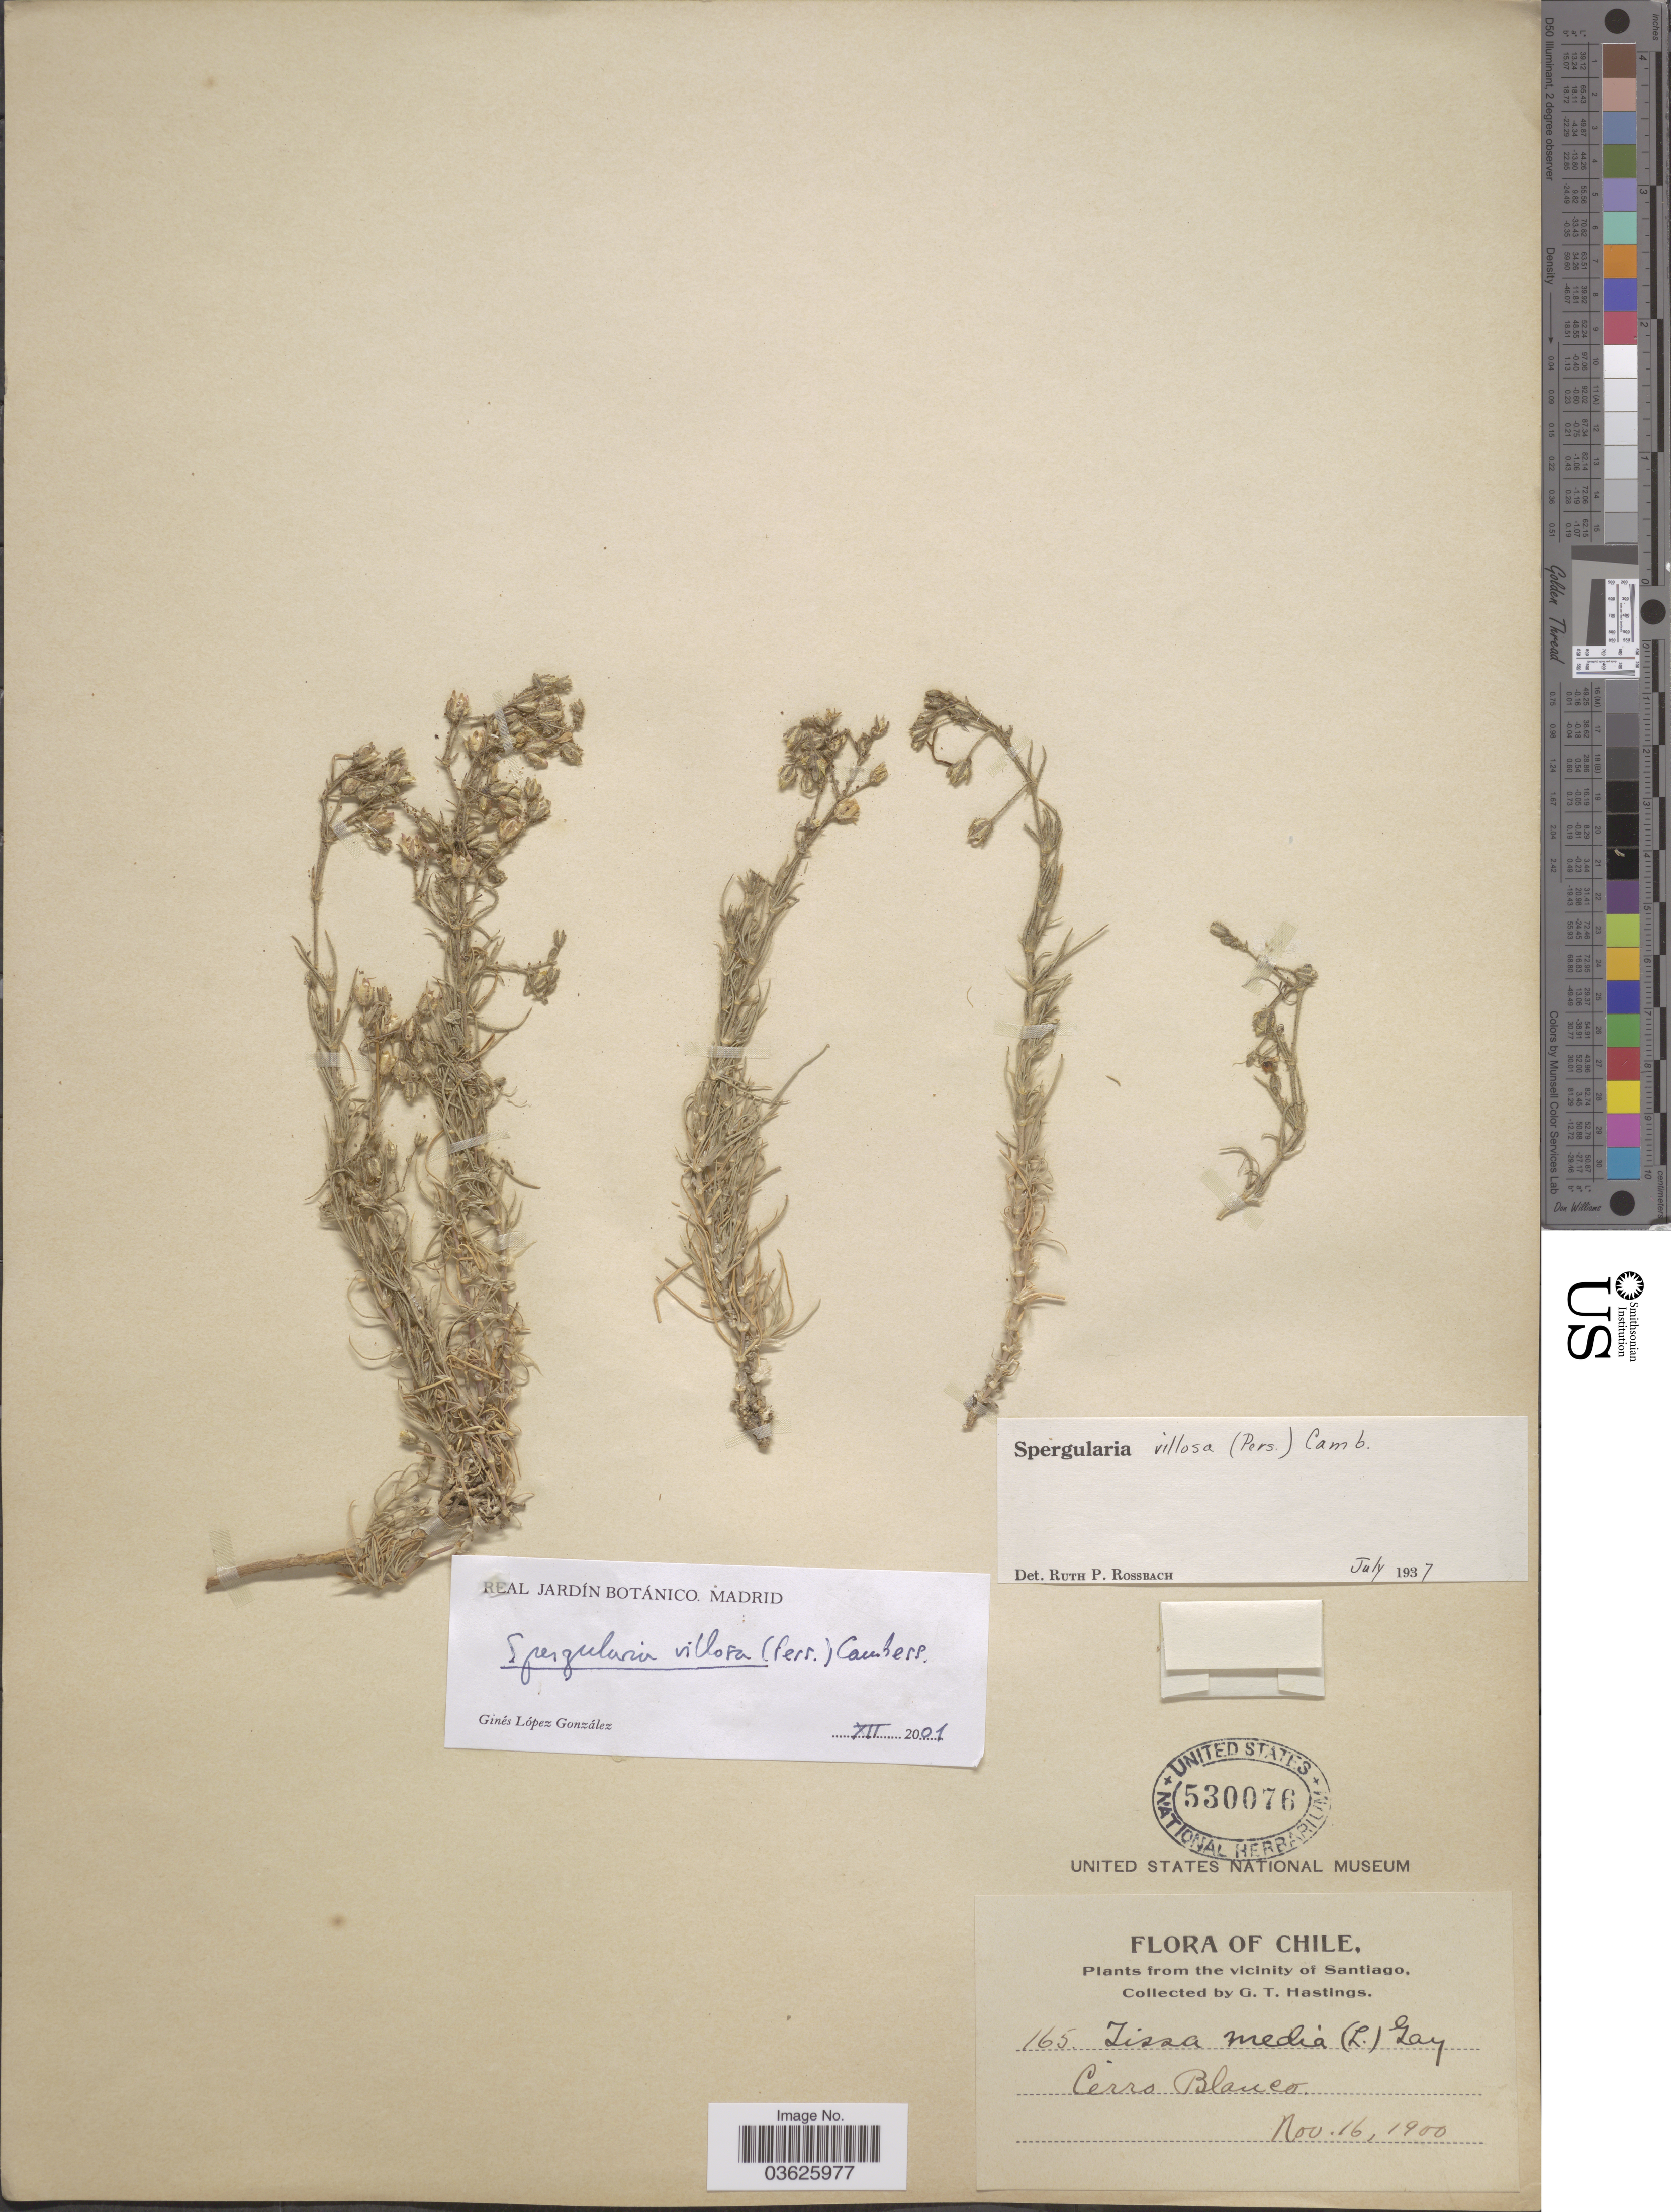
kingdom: Plantae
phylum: Tracheophyta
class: Magnoliopsida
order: Caryophyllales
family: Caryophyllaceae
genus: Spergularia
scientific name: Spergularia villosa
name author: (Pers.) Cambess.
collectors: G. Hastings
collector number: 165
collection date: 1900-11-16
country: Chile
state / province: Región Metropolitana (RM)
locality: The vicinity of Santiago. Cerro Blanco.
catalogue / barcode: US 530076